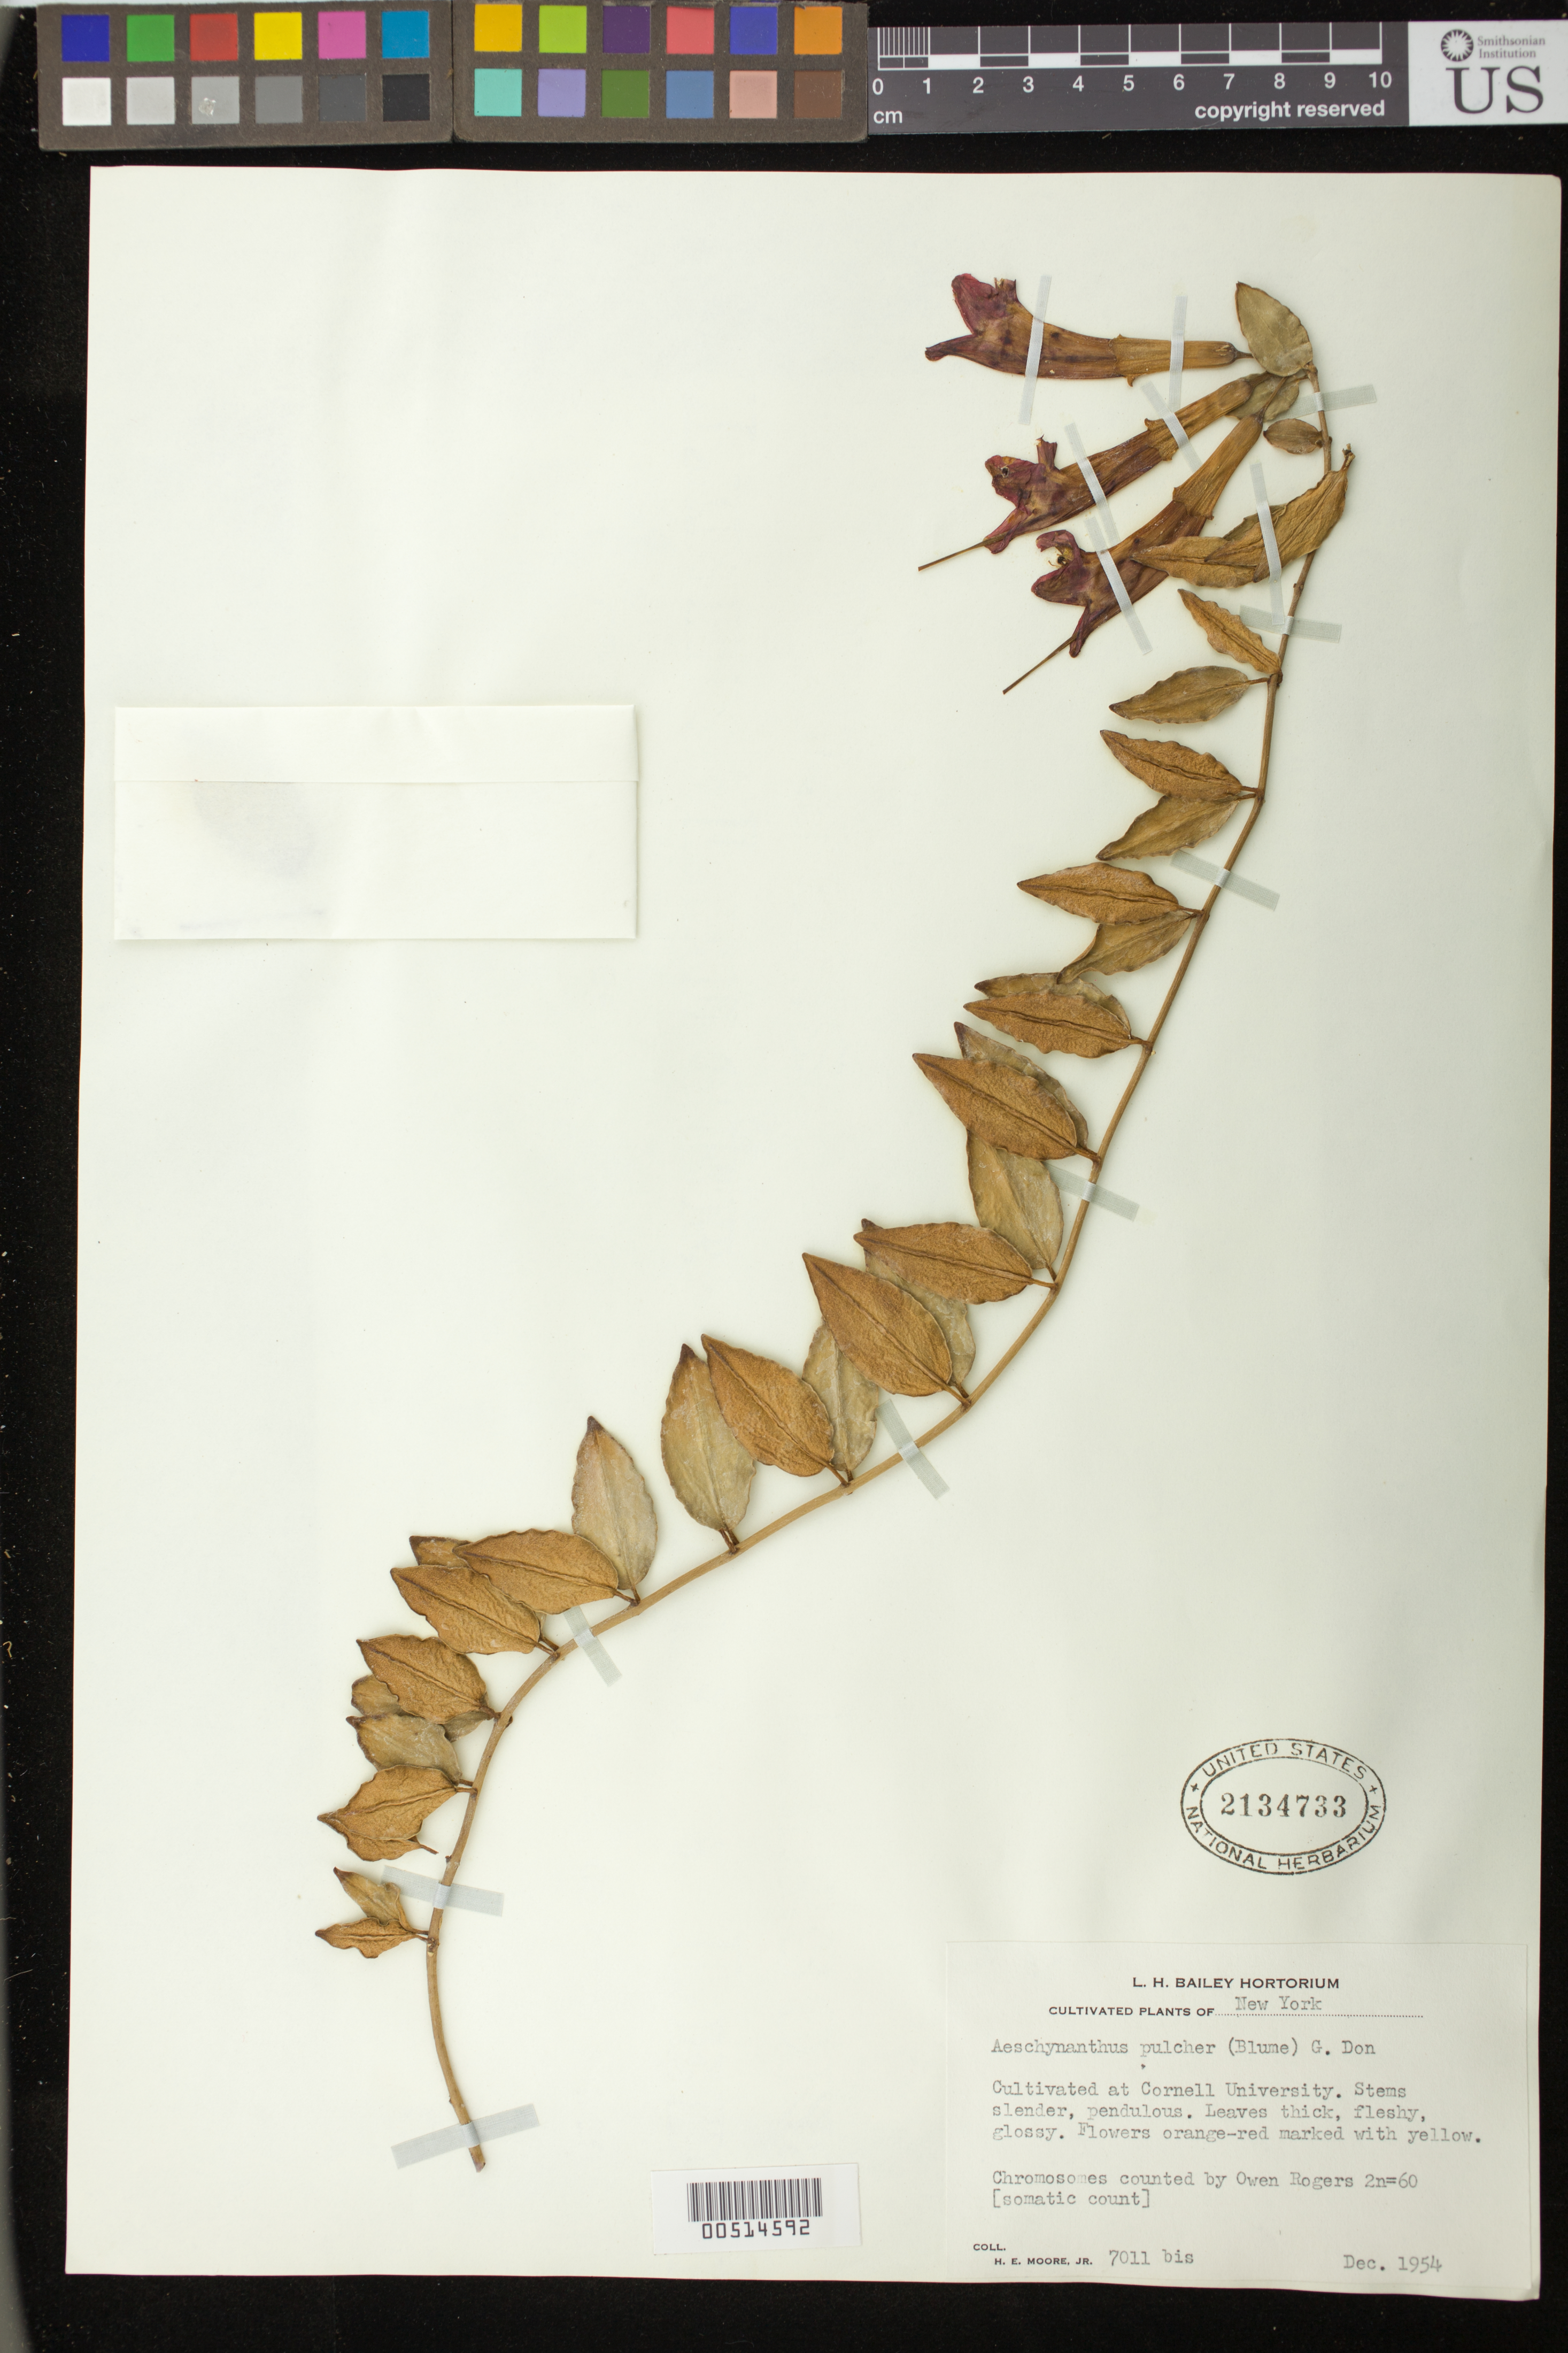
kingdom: Plantae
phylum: Tracheophyta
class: Magnoliopsida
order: Lamiales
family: Gesneriaceae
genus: Aeschynanthus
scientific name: Aeschynanthus pulcher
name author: (Blume) G. Don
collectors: H. E. Moore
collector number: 7011 bis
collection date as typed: Dec 1954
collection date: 1954-12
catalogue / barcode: US 2134733